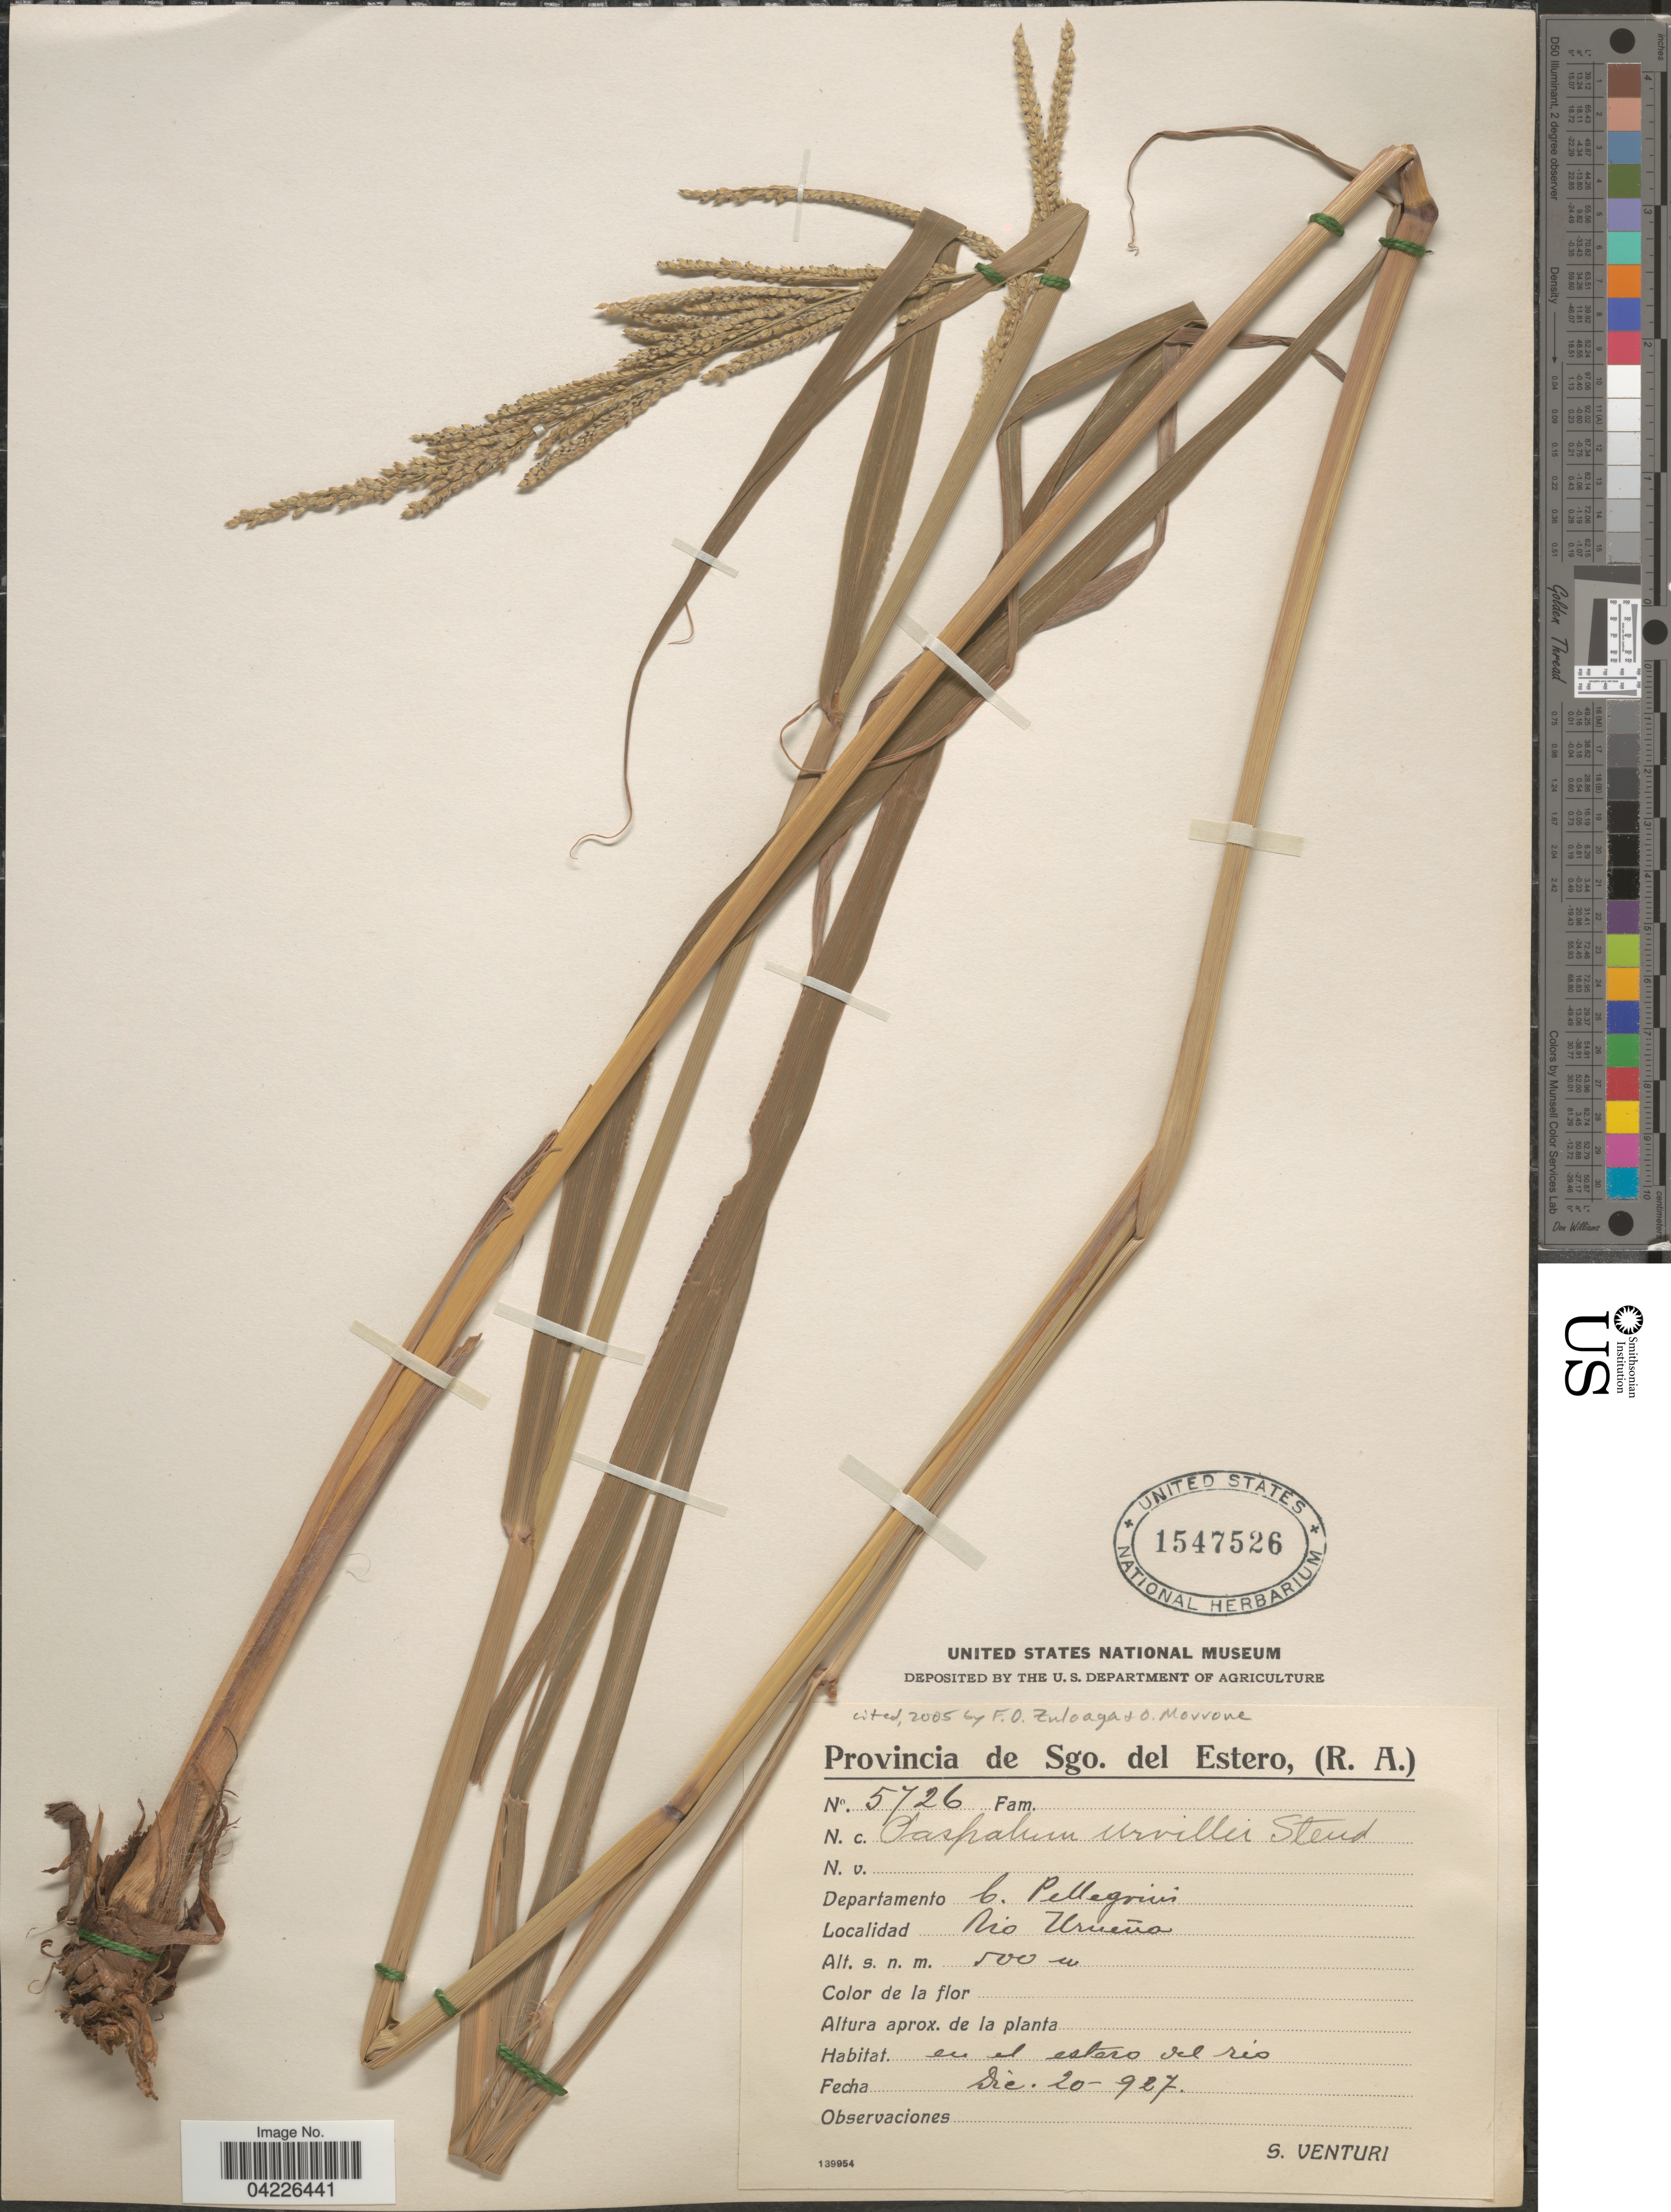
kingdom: Plantae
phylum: Tracheophyta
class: Liliopsida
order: Poales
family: Poaceae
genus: Paspalum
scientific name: Paspalum urvillei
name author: Steud.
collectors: S. Venturi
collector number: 5726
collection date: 1927-12-20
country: Argentina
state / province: Santiago del Estero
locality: Departamento C. Pellegrini. Rio Urueña. En el estero del rio.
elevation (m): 500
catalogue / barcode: US 1547526